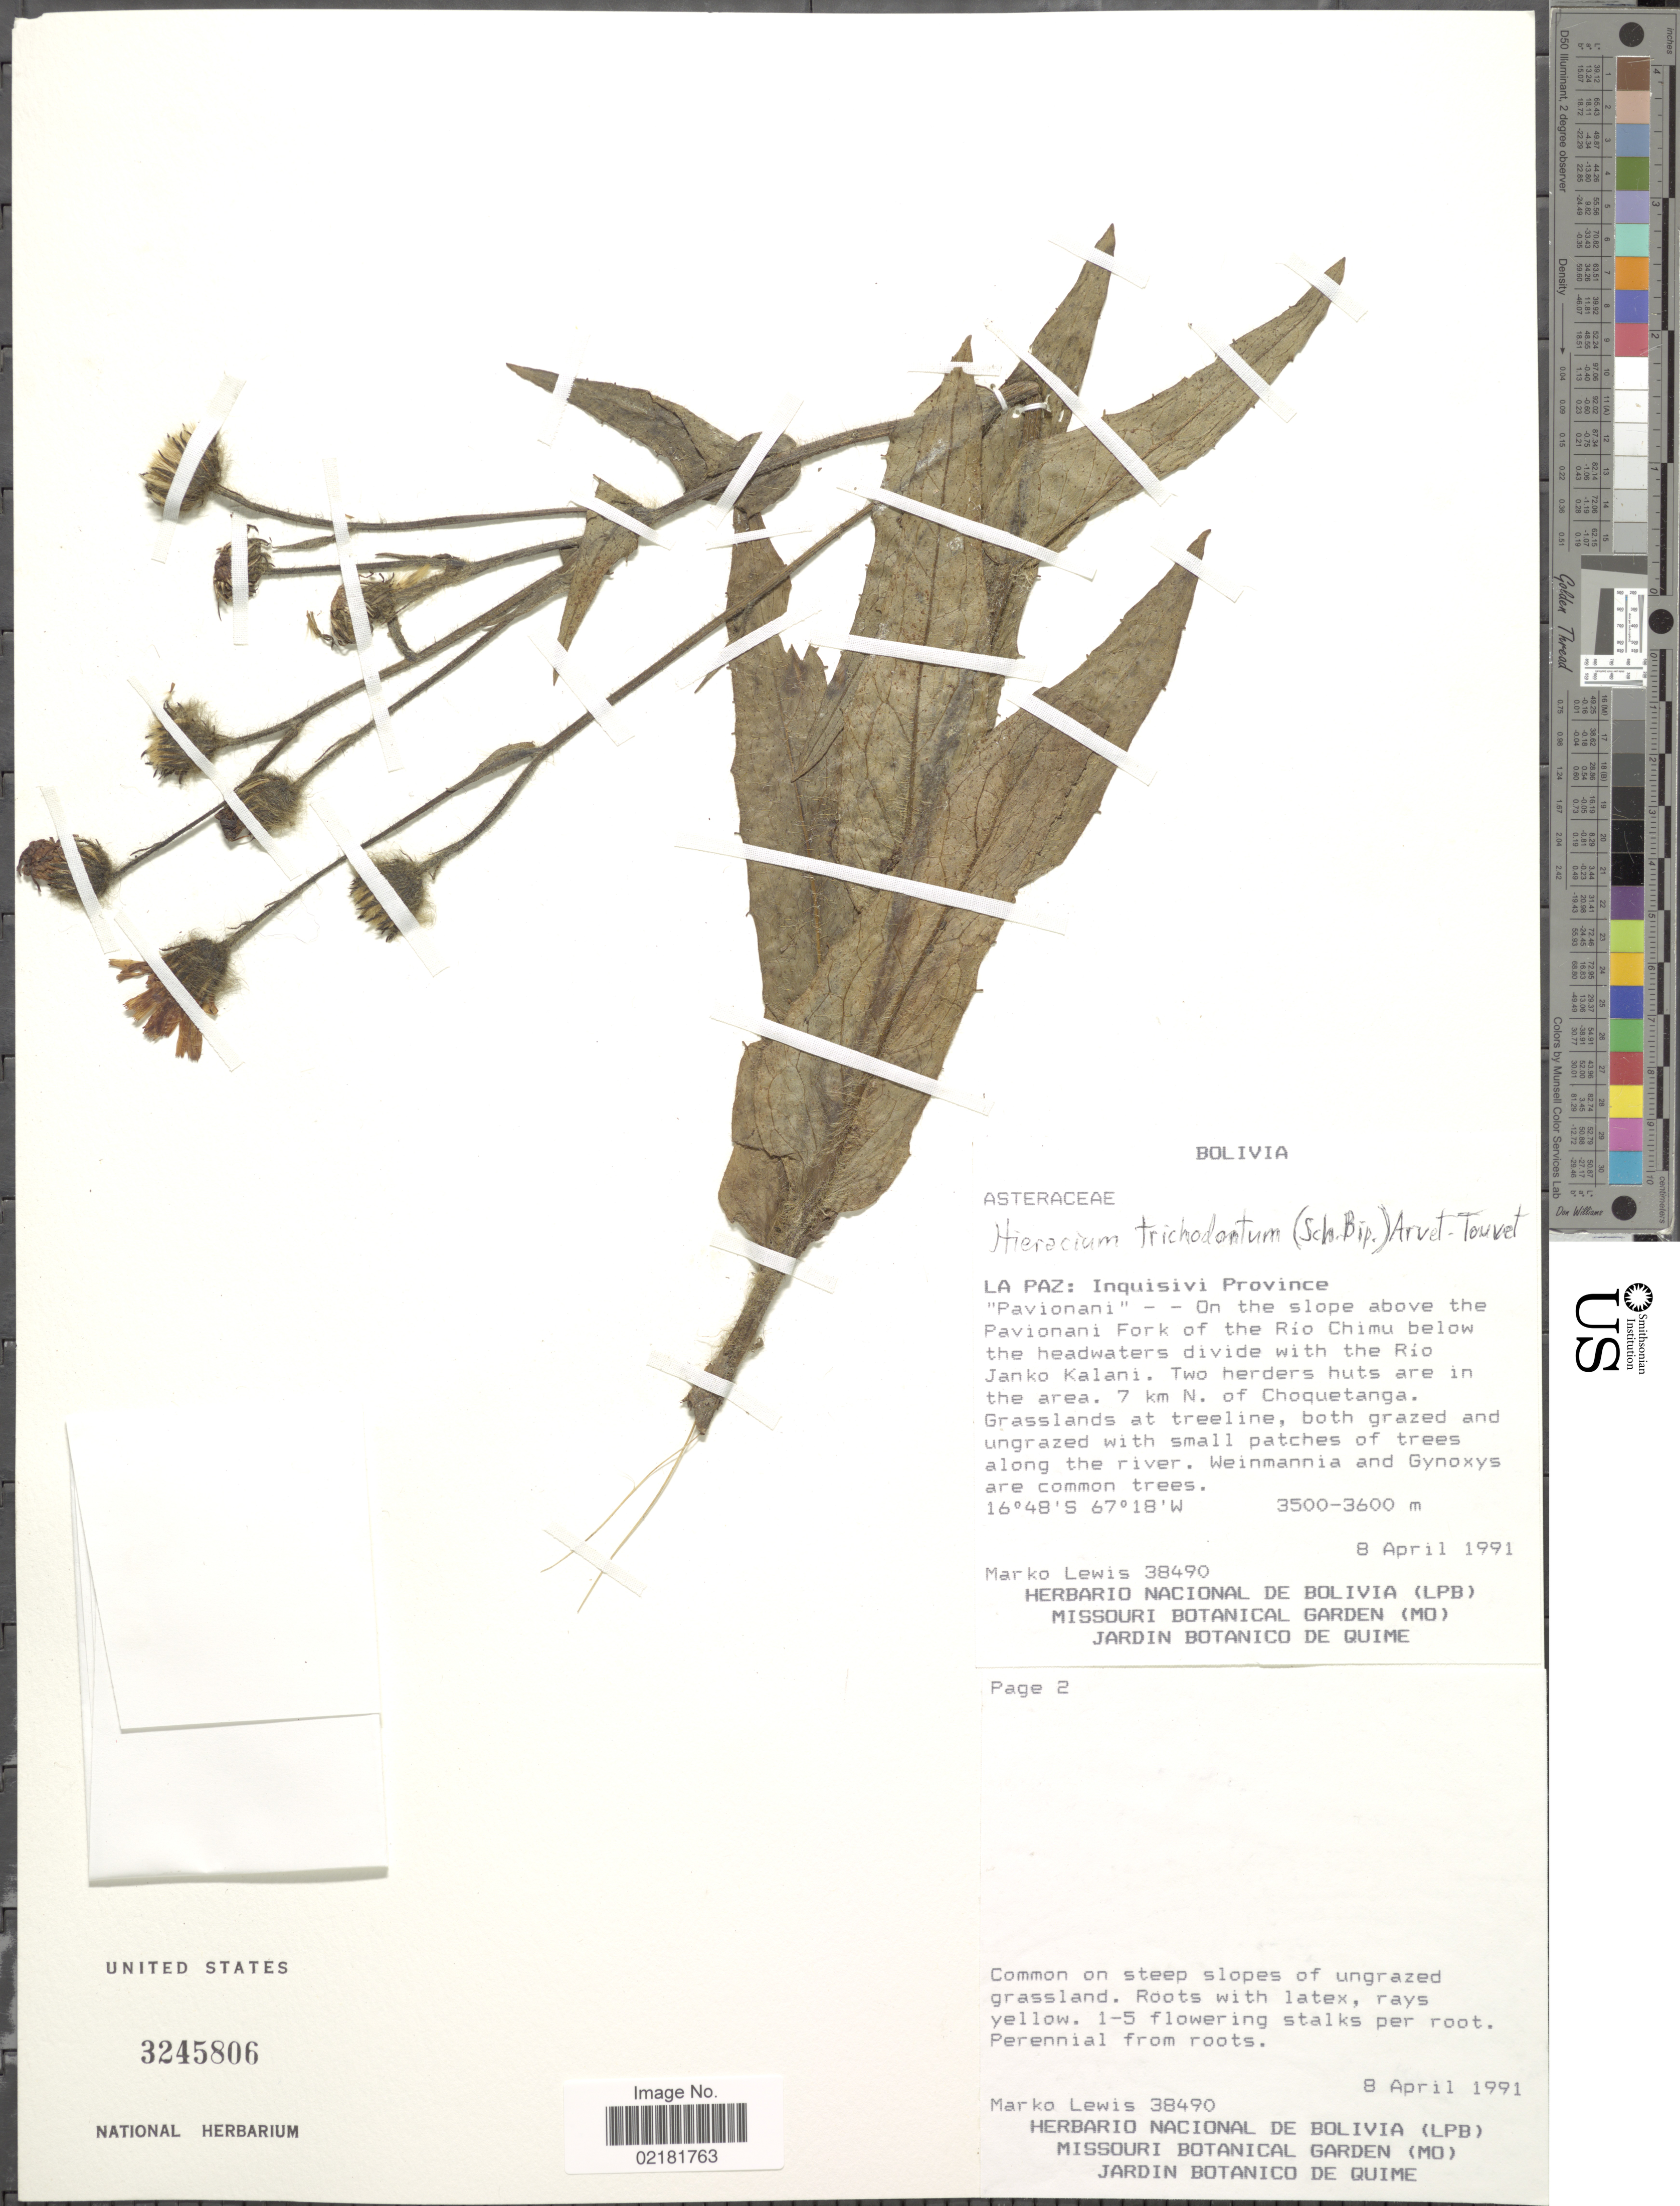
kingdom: Plantae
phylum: Tracheophyta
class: Magnoliopsida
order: Asterales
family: Asteraceae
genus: Hieracium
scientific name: Hieracium trichodontum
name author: (Sch. Bip.) Arvet-Touvet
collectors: M. A. Lewis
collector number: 38490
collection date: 1991-04-08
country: Bolivia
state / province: La Paz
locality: Inquisivi Province, "Pavionani"- on the slope above the Pavionani Fork of the Rio Chimu below the headwaters divide with the Rio Janko Kalani, 7 km N. of Choquetanga.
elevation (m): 3500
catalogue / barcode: US 3245806